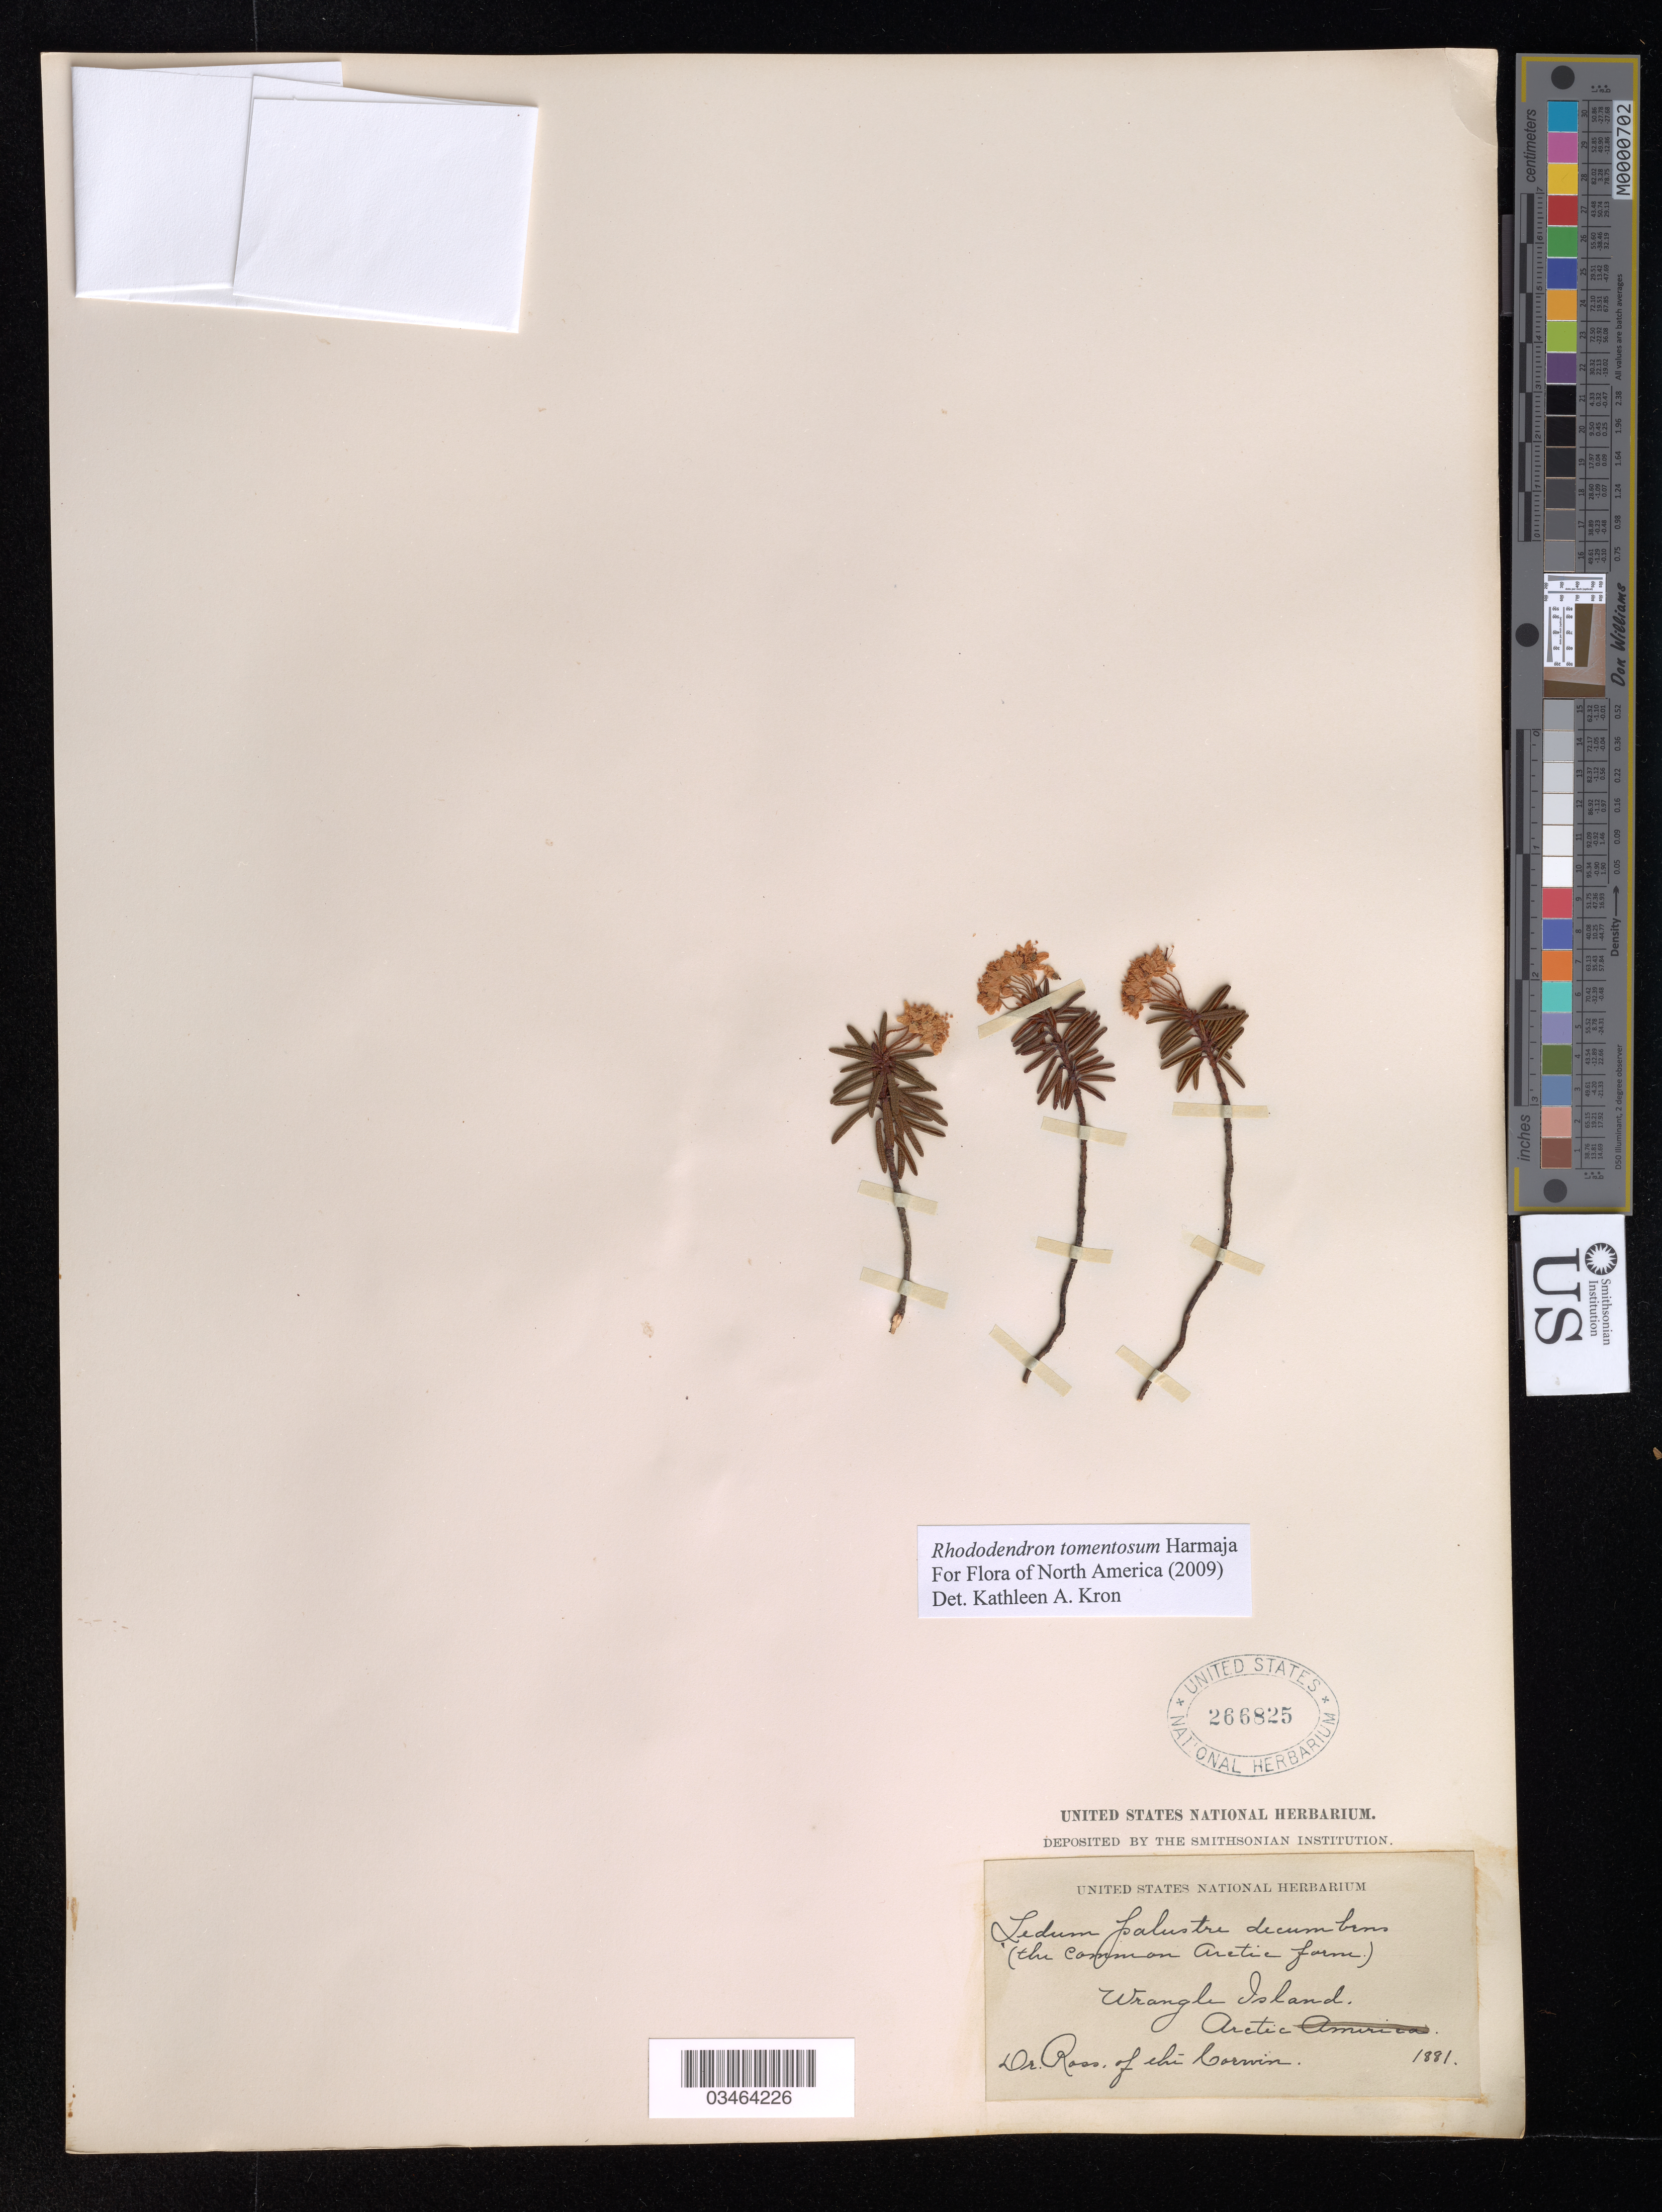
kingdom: Plantae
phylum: Tracheophyta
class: Magnoliopsida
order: Ericales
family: Ericaceae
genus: Rhododendron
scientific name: Rhododendron tomentosum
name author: Harmaja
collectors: Ross of the Corwin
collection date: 1881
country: Russian Federation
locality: Wrangle Island. Arctic.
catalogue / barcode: US 266825